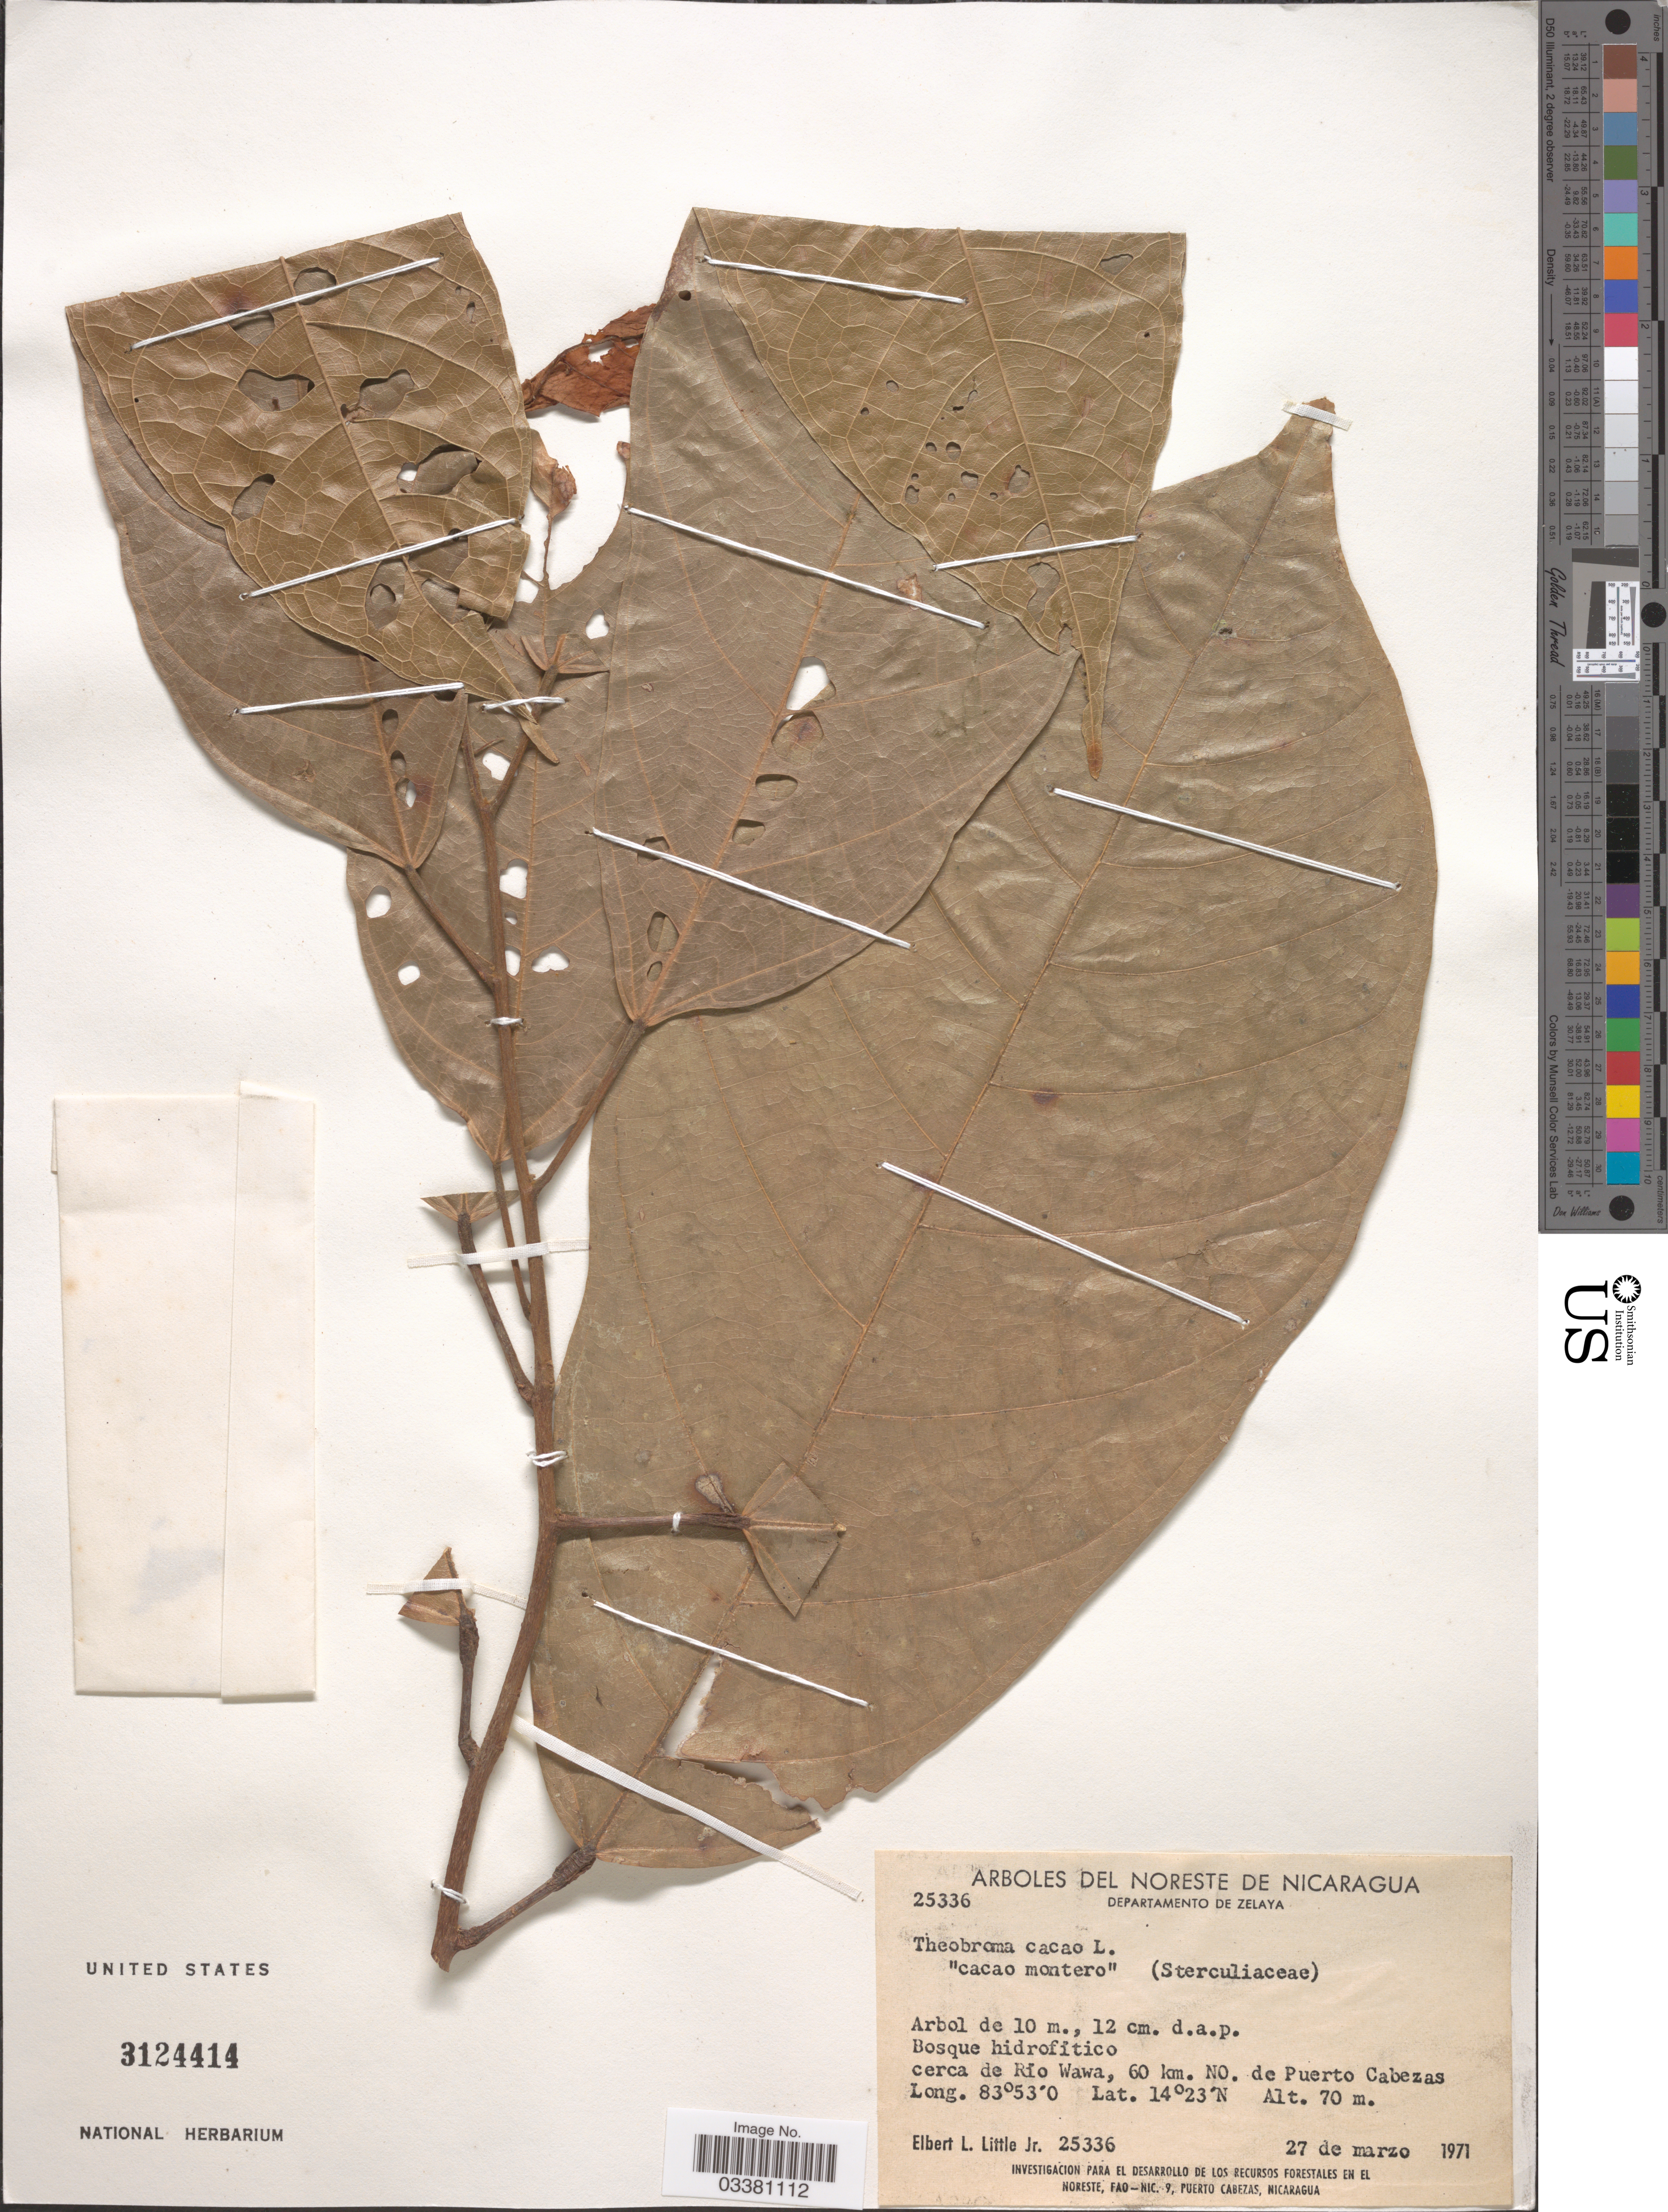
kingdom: Plantae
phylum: Tracheophyta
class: Magnoliopsida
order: Malvales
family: Malvaceae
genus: Theobroma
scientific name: Theobroma cacao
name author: L.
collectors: E. L. Little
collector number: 25336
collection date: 1971-03-27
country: Nicaragua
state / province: Atlántico Norte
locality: Noreste de NIcaragua. Departamento de Zelaya. Cerca de Río Wawa, 60 km. NO. de Puerto Cabezas.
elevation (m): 70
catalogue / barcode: US 3124414